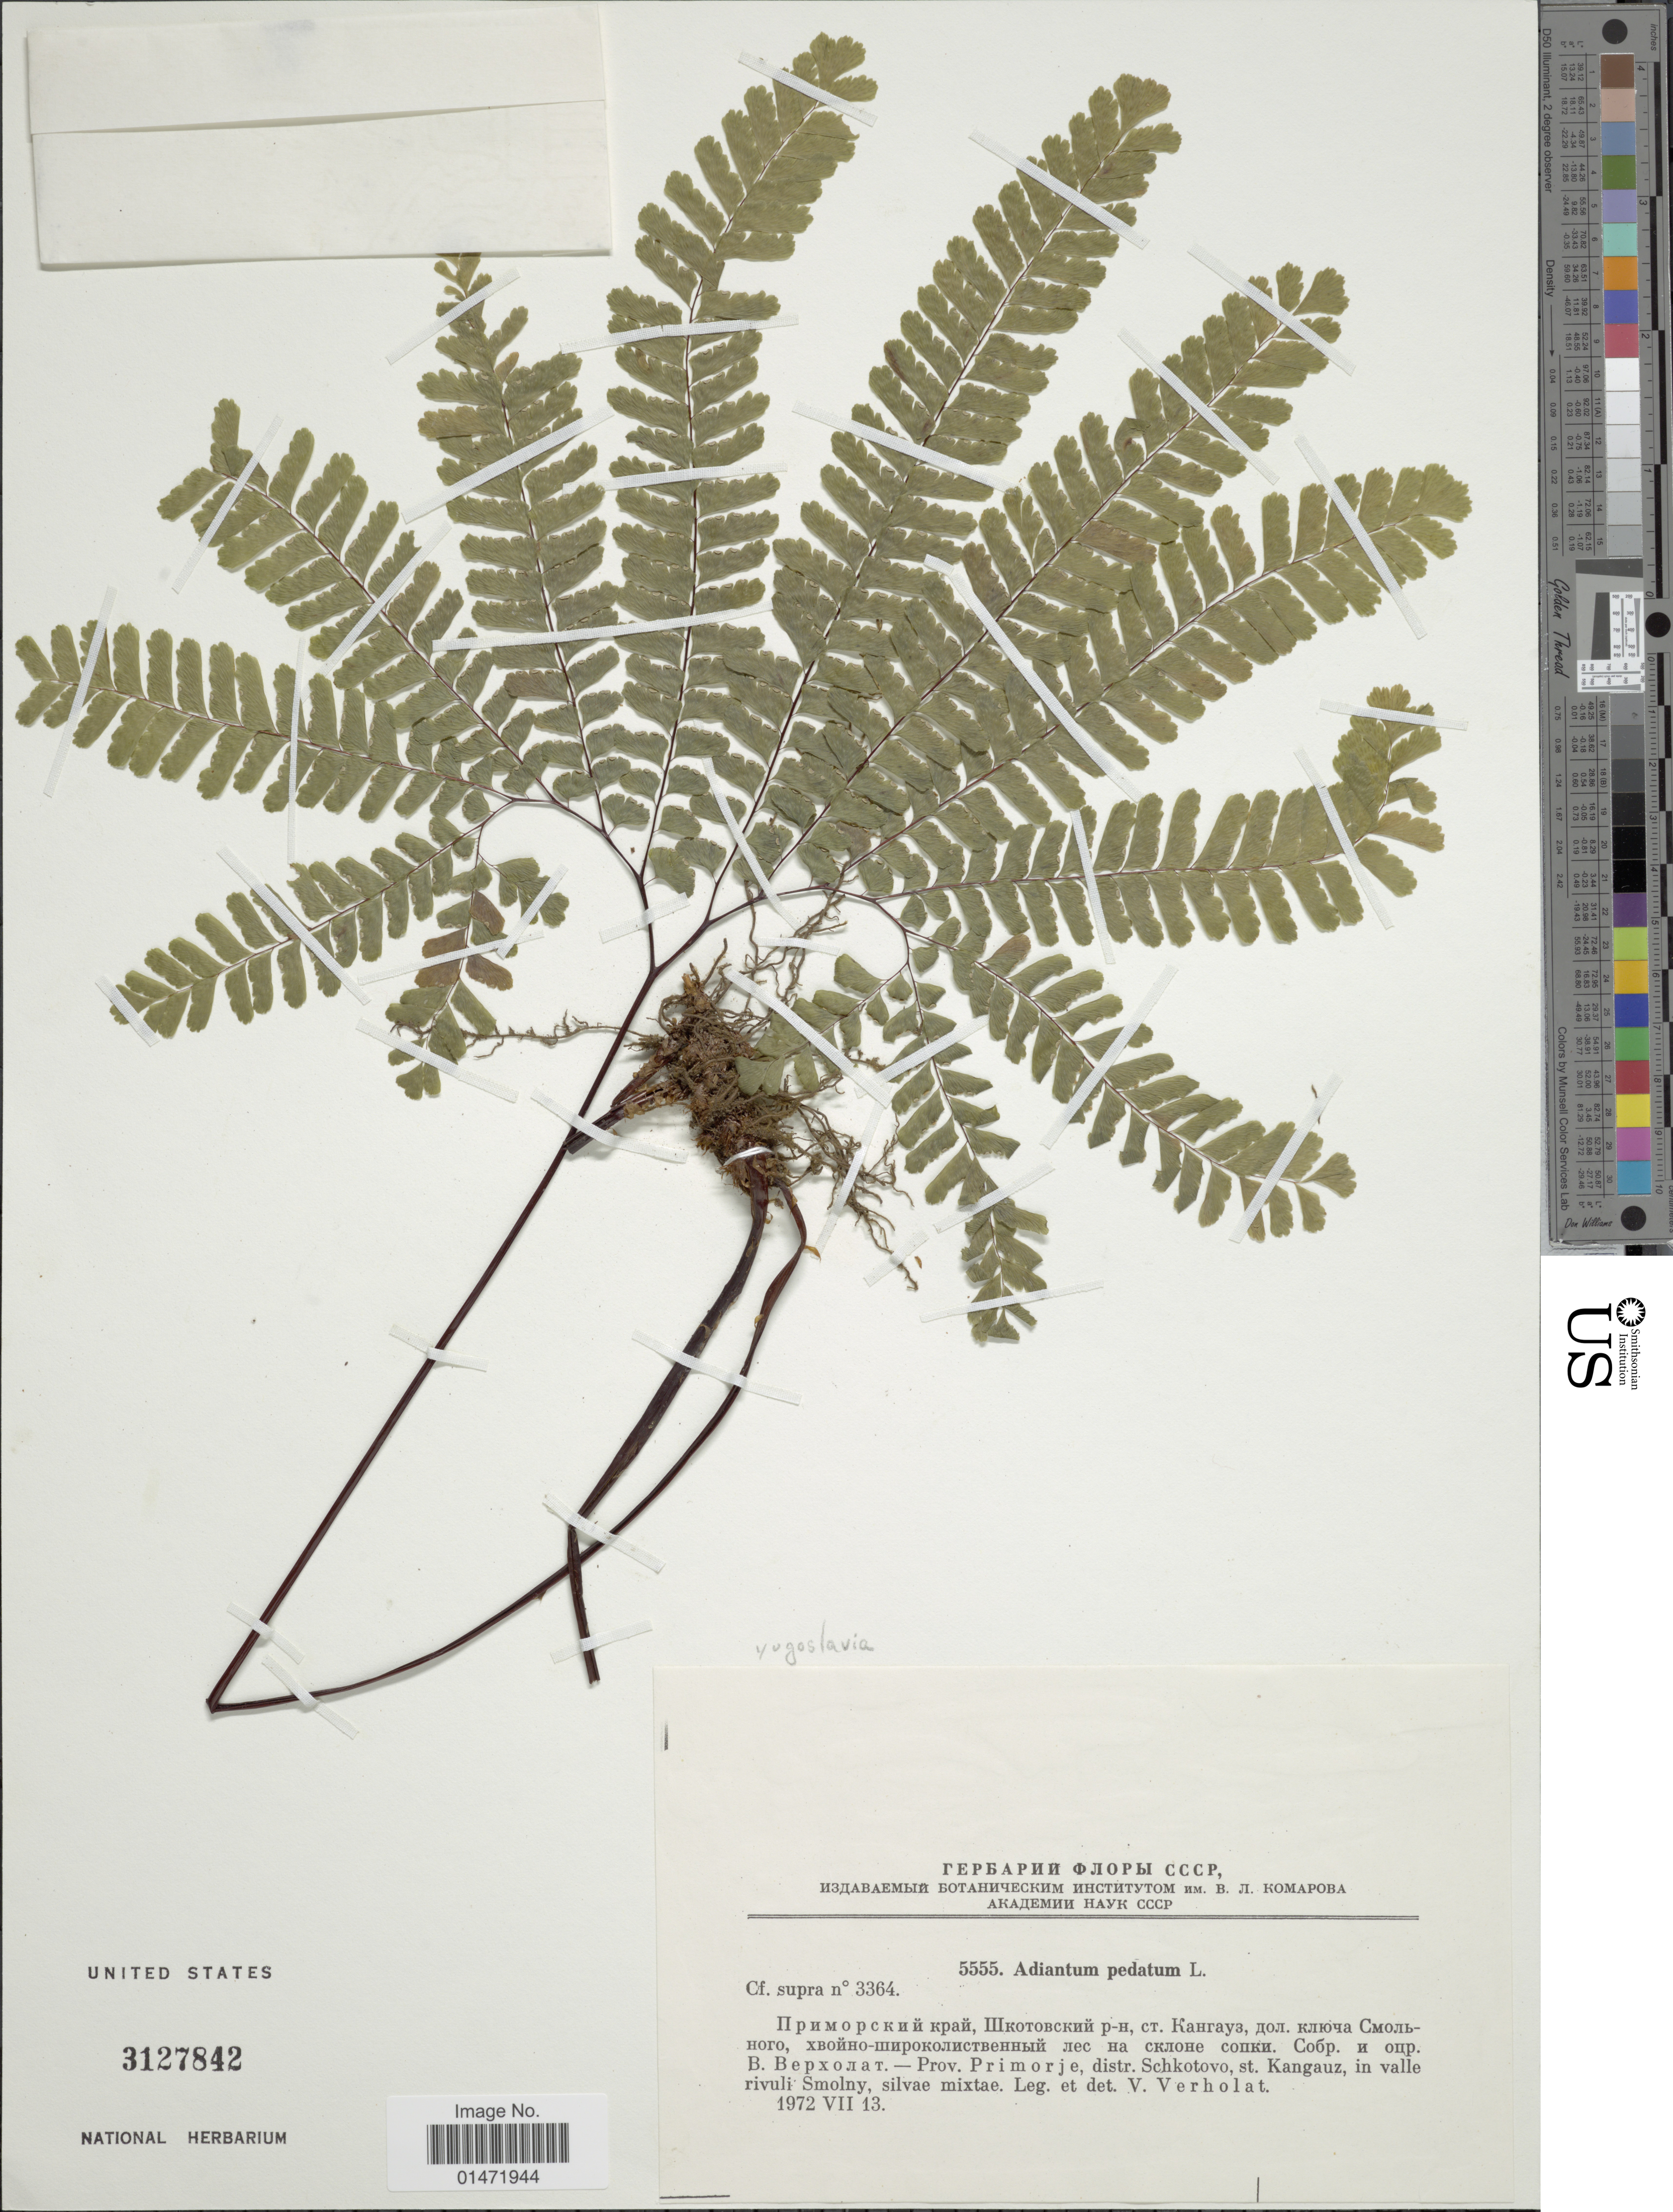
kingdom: Plantae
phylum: Tracheophyta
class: Polypodiopsida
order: Polypodiales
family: Pteridaceae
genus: Adiantum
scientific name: Adiantum pedatum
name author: L.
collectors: V. Verholat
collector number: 5555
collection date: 1972-07-13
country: Russian Federation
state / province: Primorsky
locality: Prov. Primorje, distr. Schkotovo, st. Kangauz, in valle rivuli Smolny, silvae mixtae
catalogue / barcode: US 3127842